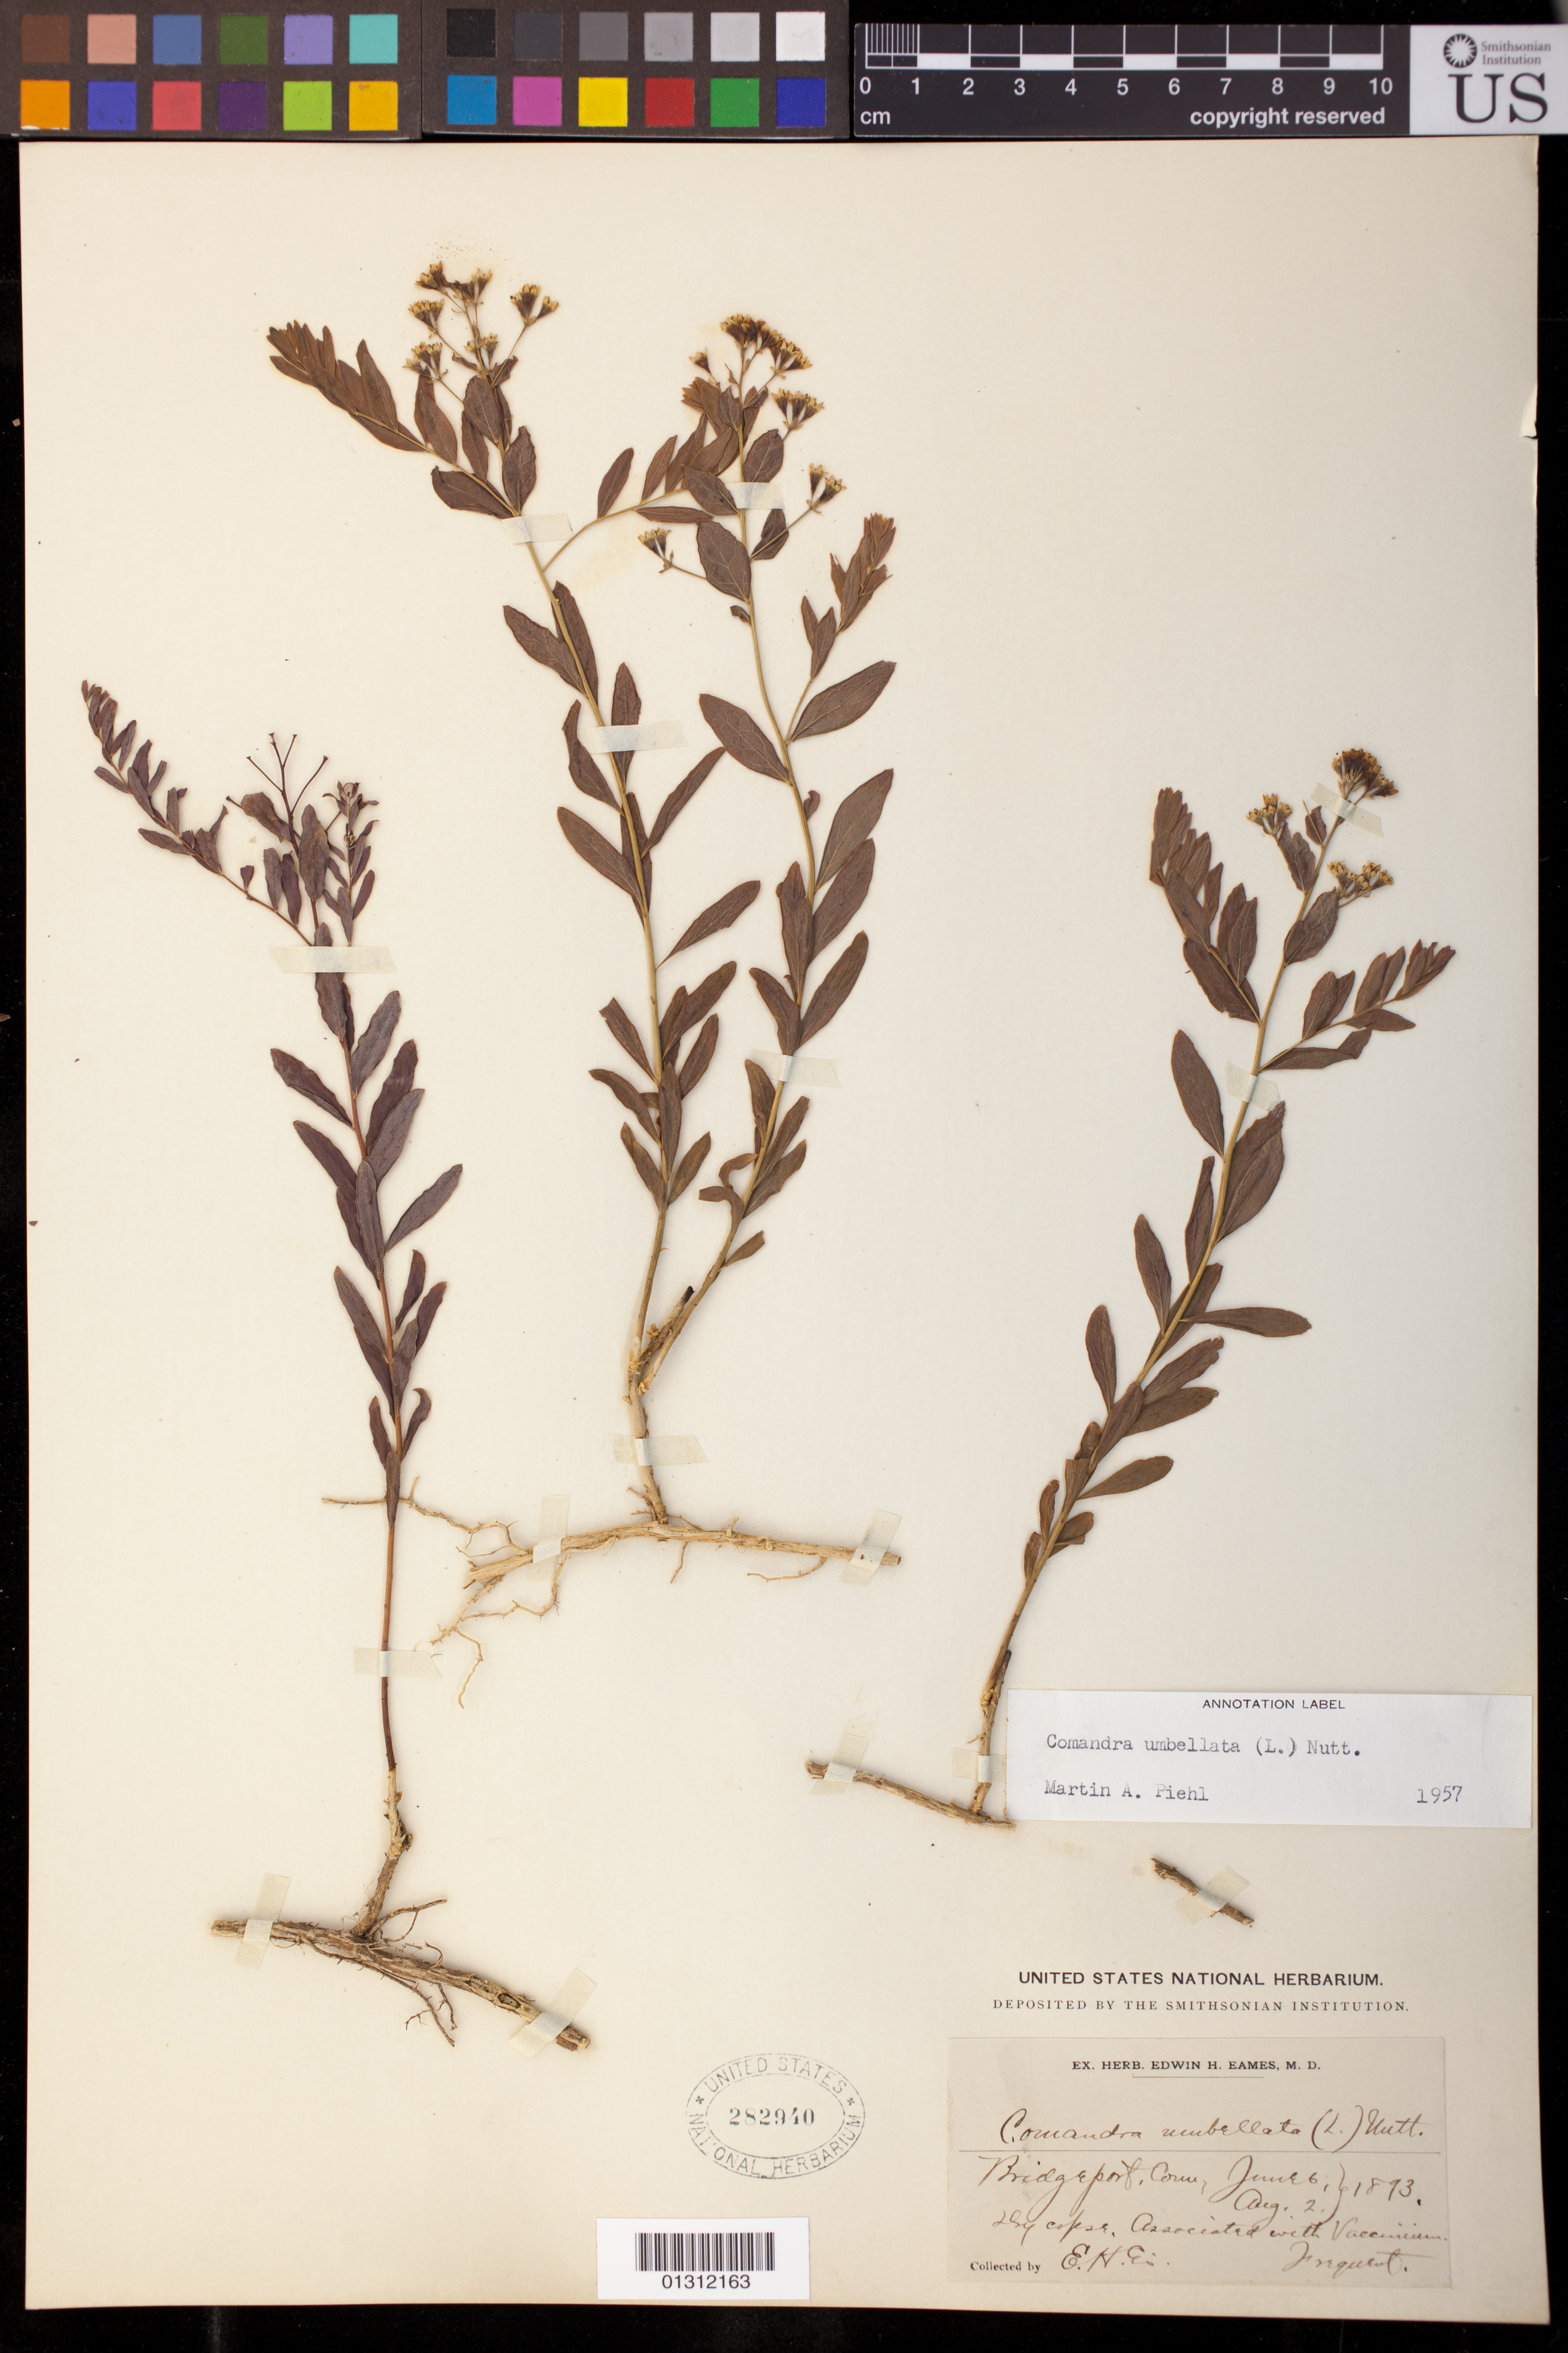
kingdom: Plantae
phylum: Tracheophyta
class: Magnoliopsida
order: Santalales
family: Comandraceae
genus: Comandra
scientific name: Comandra umbellata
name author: (L.) Nutt.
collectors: E. H. Eames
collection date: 1893-06-06,1893-08-02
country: United States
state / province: Connecticut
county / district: Fairfield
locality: Bridgeport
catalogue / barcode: US 282940